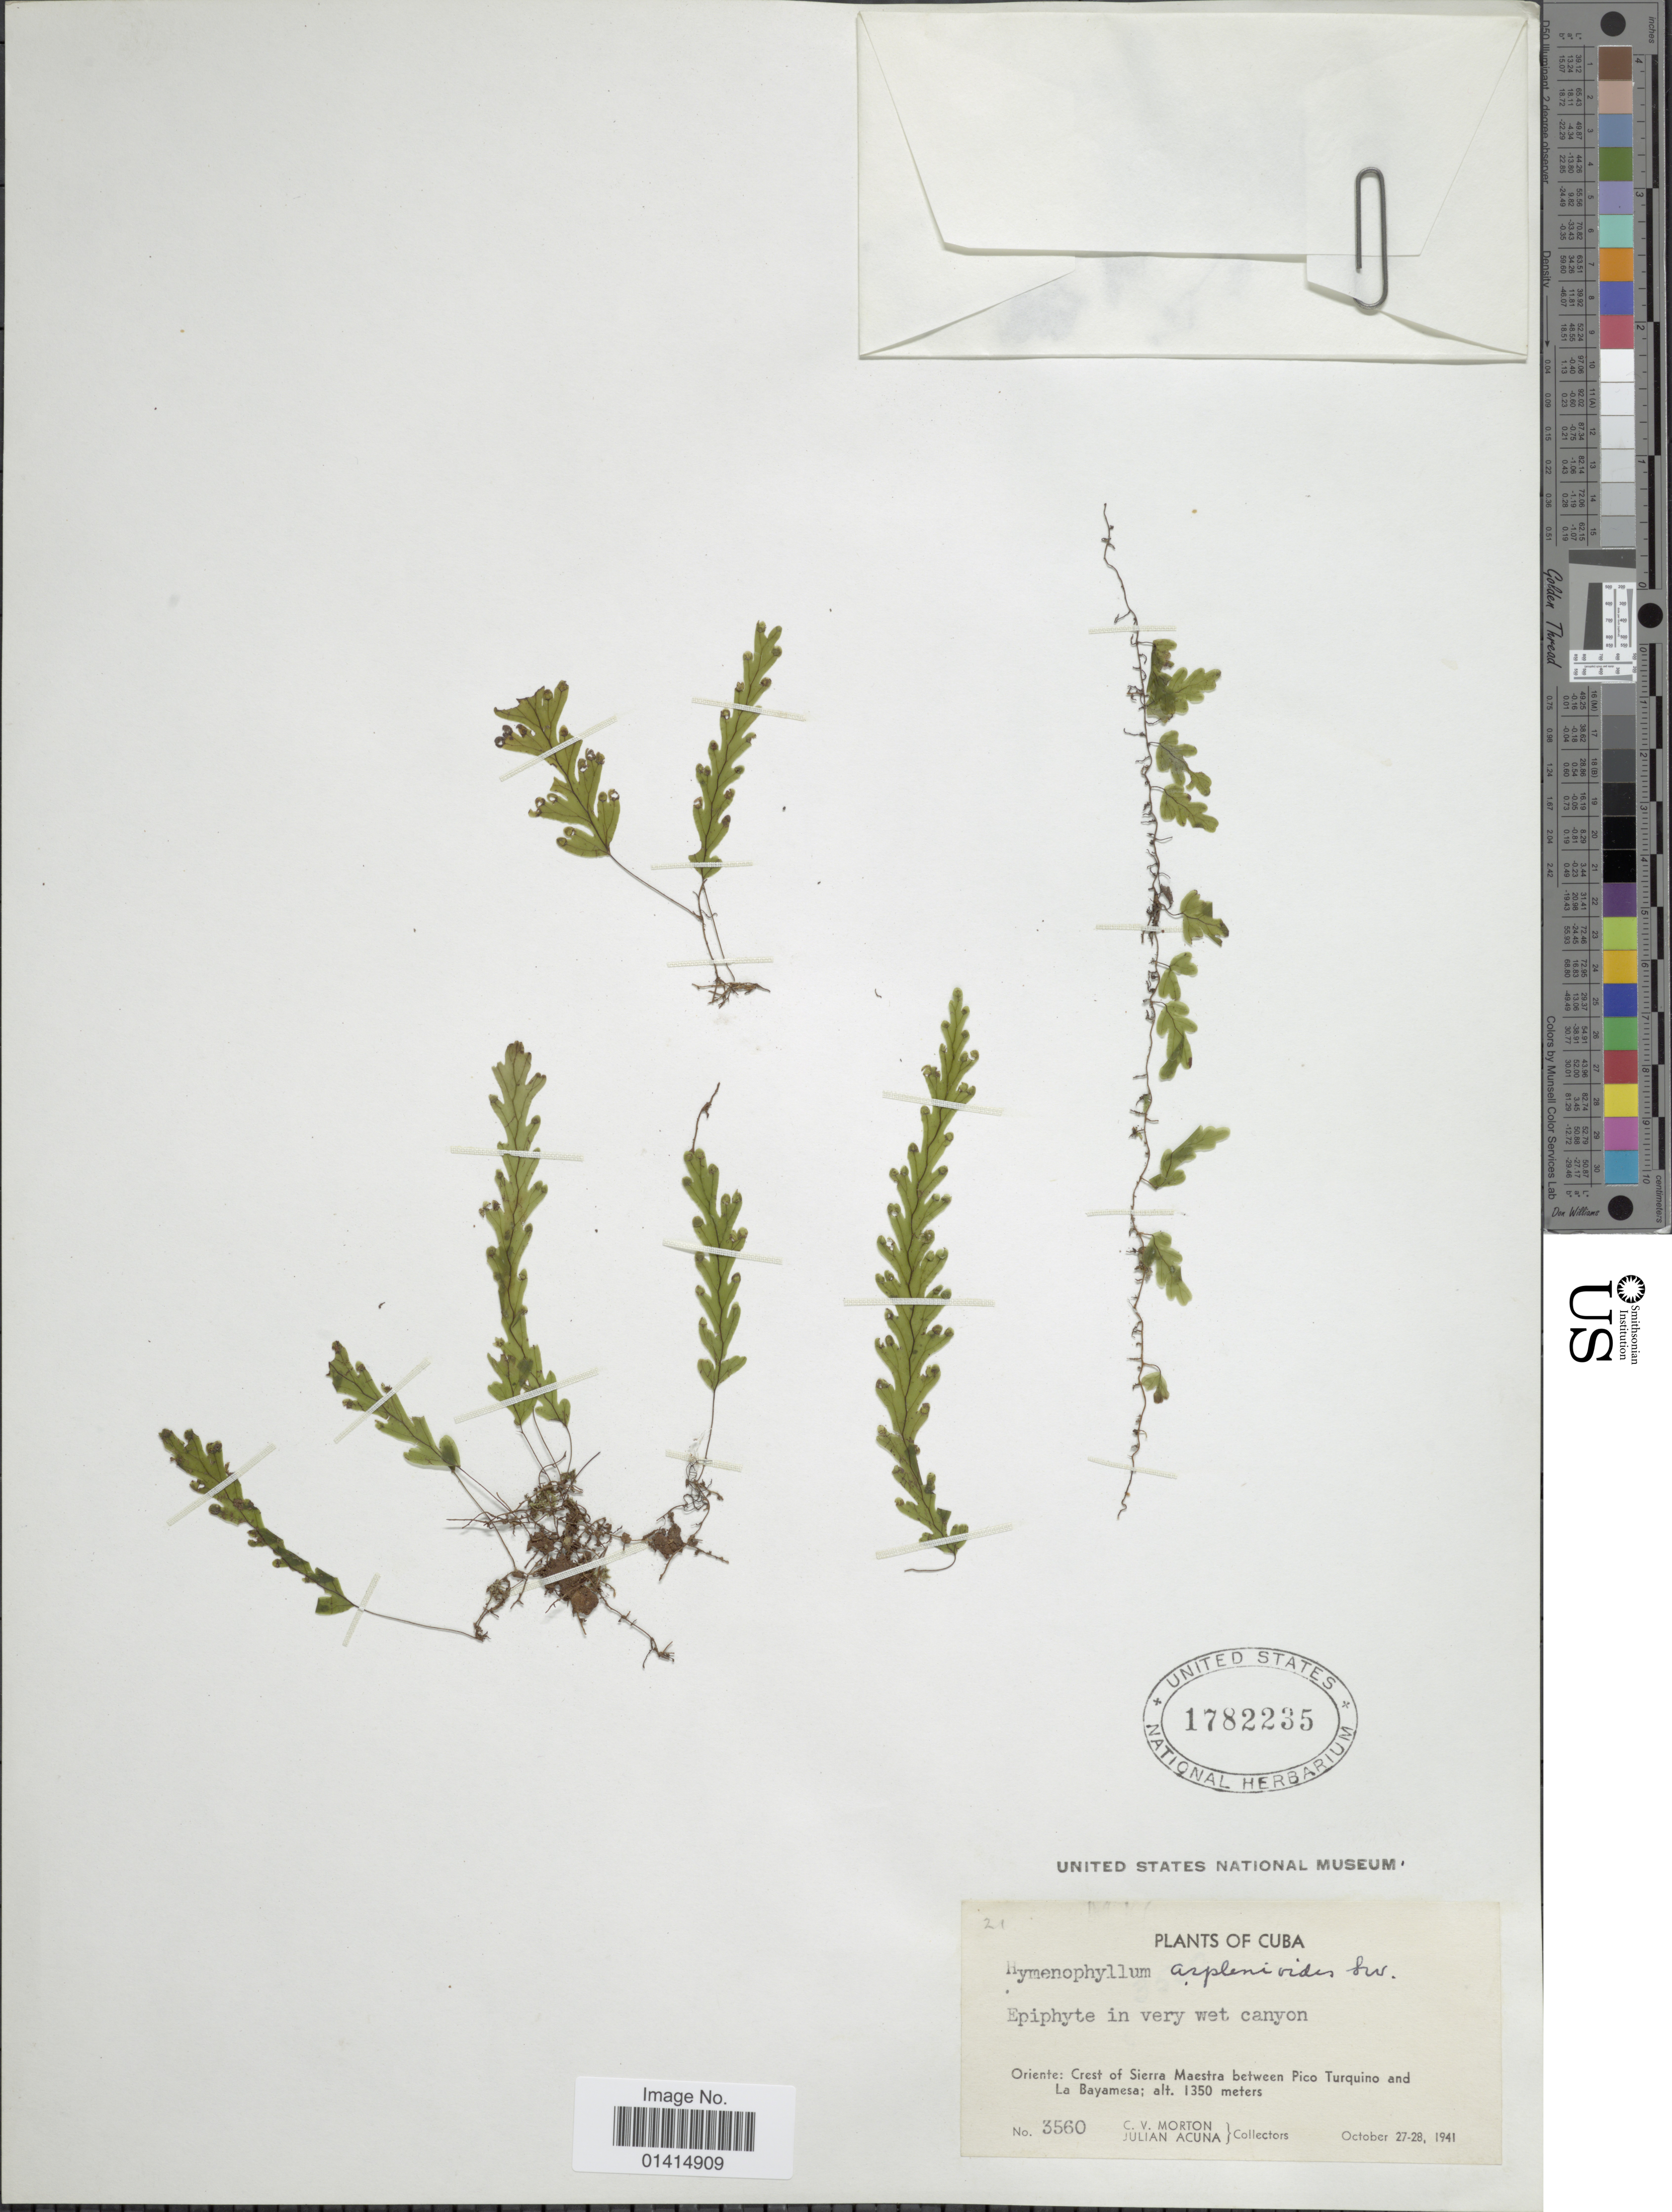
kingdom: Plantae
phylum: Tracheophyta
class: Polypodiopsida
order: Hymenophyllales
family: Hymenophyllaceae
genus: Hymenophyllum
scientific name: Hymenophyllum asplenioides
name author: (Sw.) Sw.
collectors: C. V. Morton & J. B. Acuña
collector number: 3560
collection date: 1941-10-27/1941-10-28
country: Cuba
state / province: Oriente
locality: Crest Sierra Maestra between Pico Turquino and La Bayamesa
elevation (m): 1350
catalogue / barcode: US 1782235